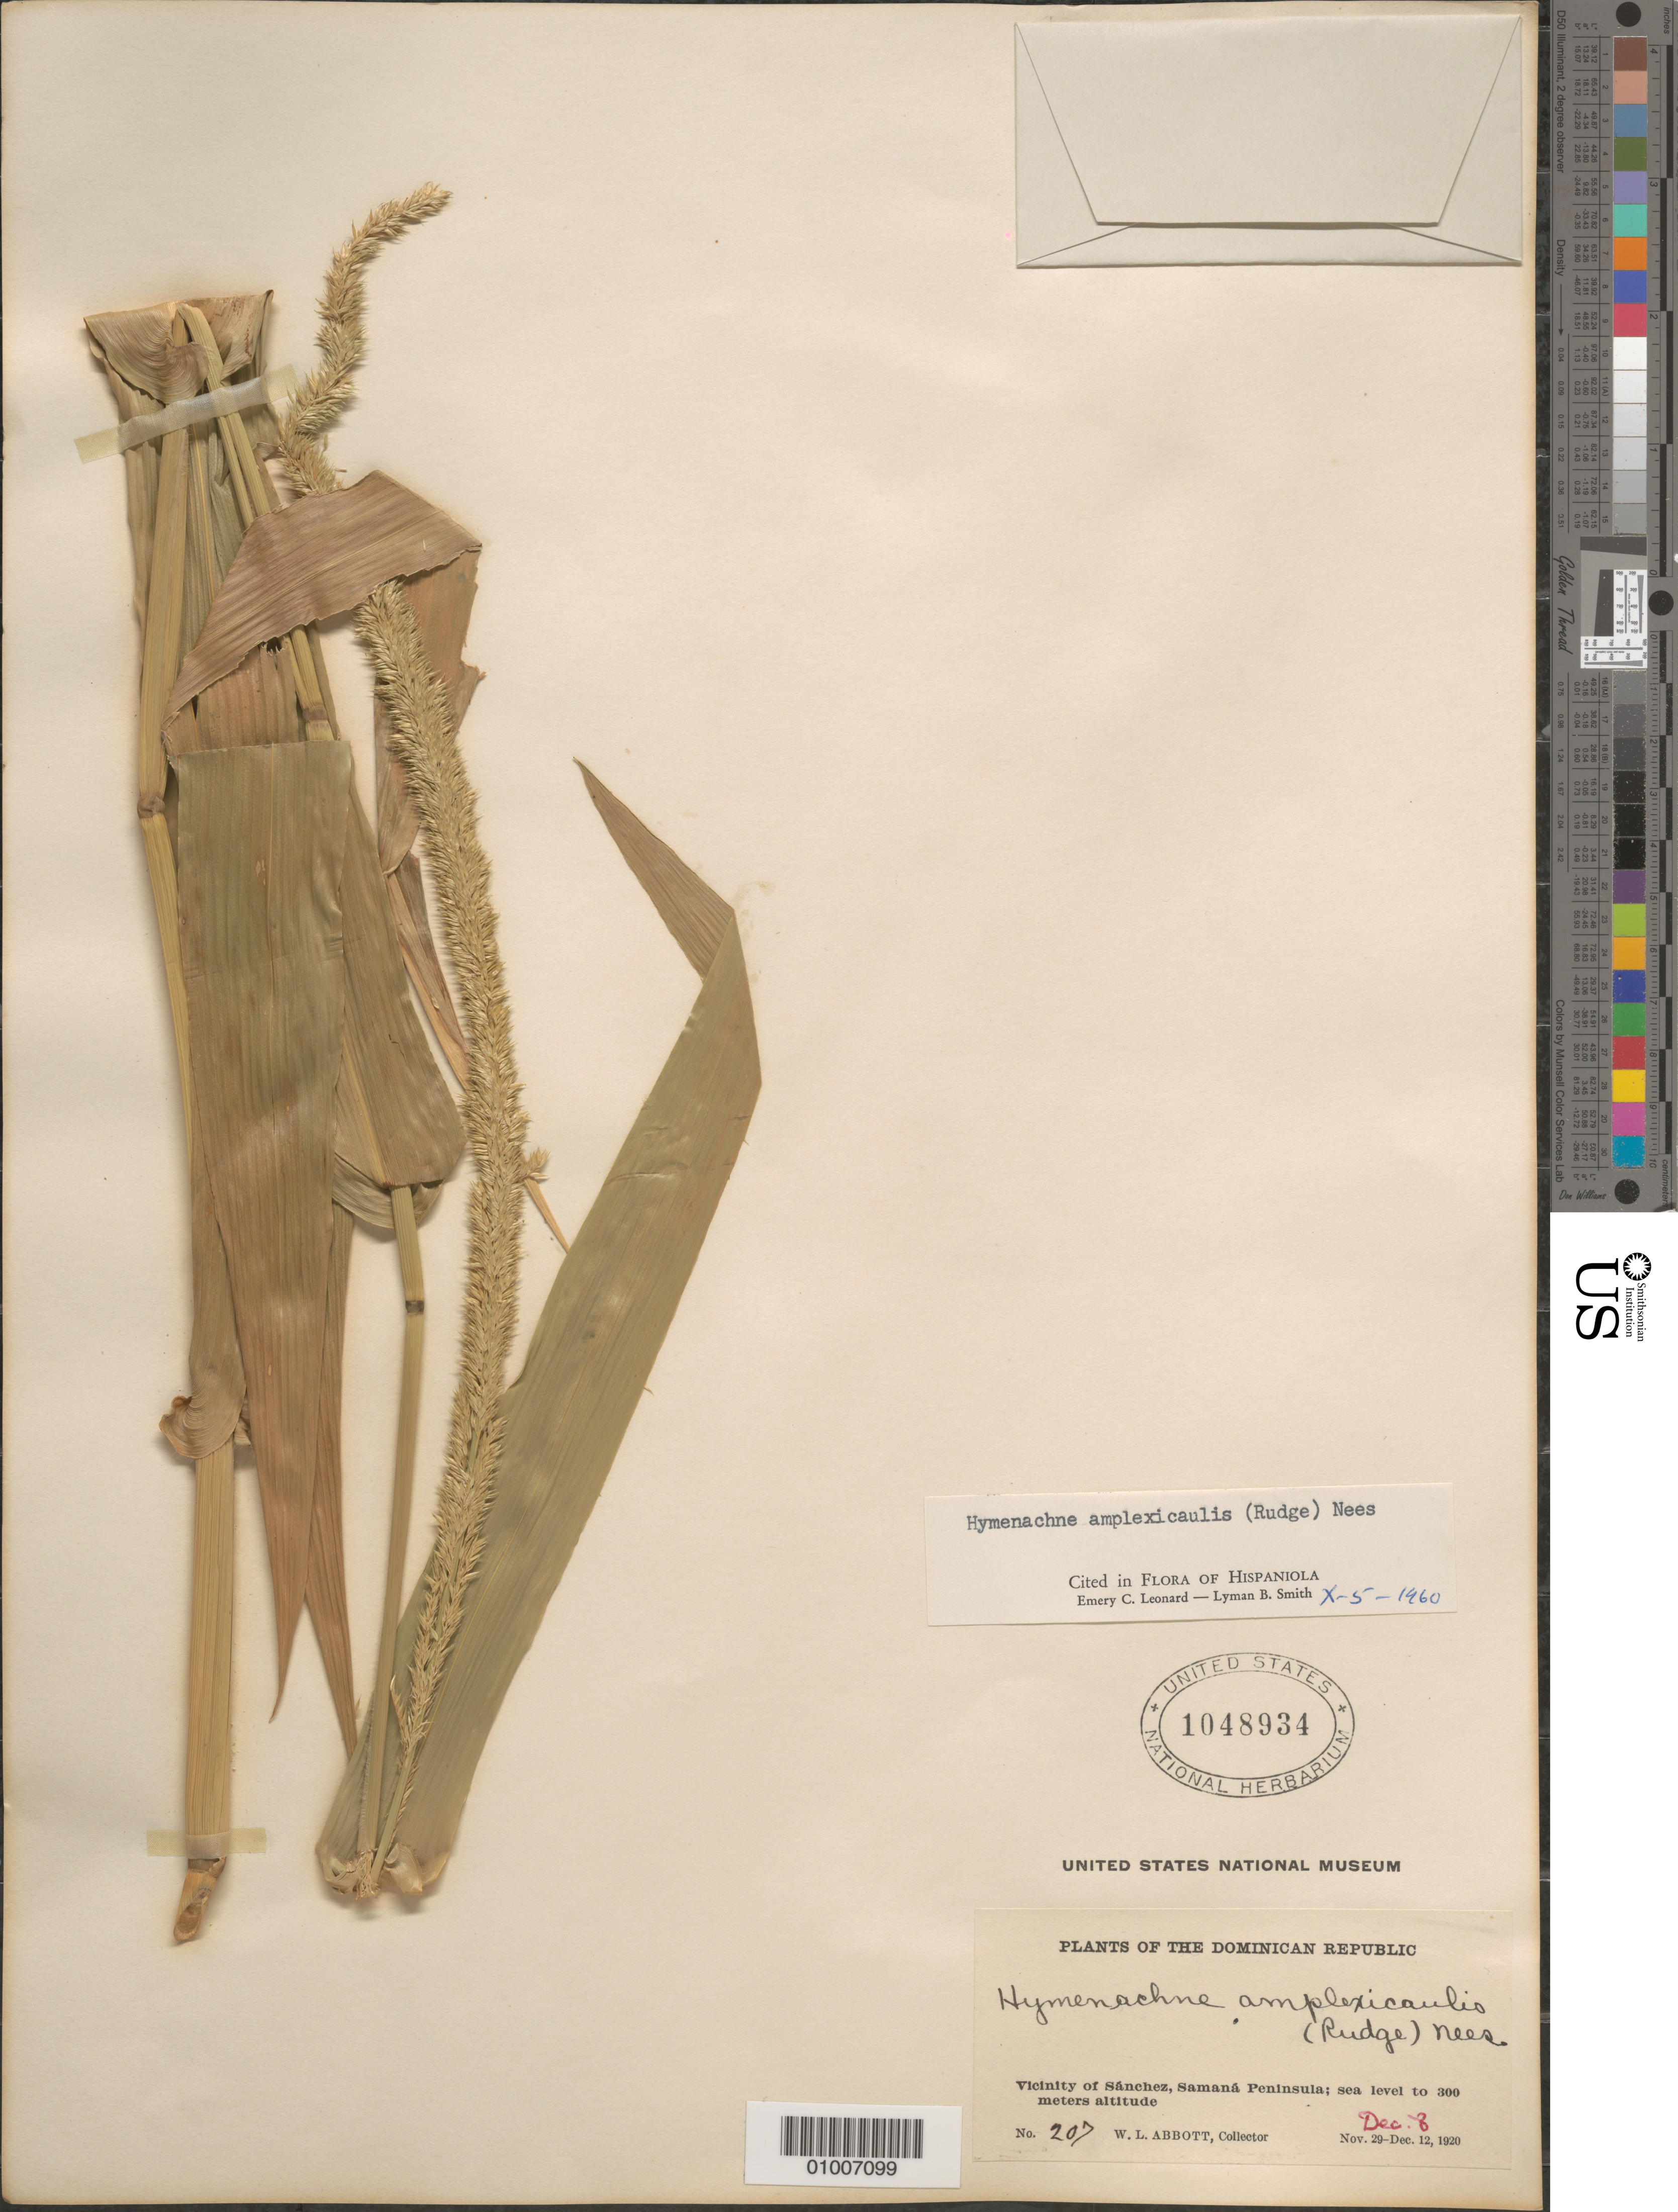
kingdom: Plantae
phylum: Tracheophyta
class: Liliopsida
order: Poales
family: Poaceae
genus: Hymenachne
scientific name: Hymenachne amplexicaulis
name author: (Rudge) Nees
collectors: W. L. Abbott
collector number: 207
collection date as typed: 08 Dec 1920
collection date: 1920-12-08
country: Dominican Republic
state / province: Samaná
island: Hispaniola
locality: Samana Peninsula, vicinity of Sanchez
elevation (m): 0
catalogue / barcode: US 1048934